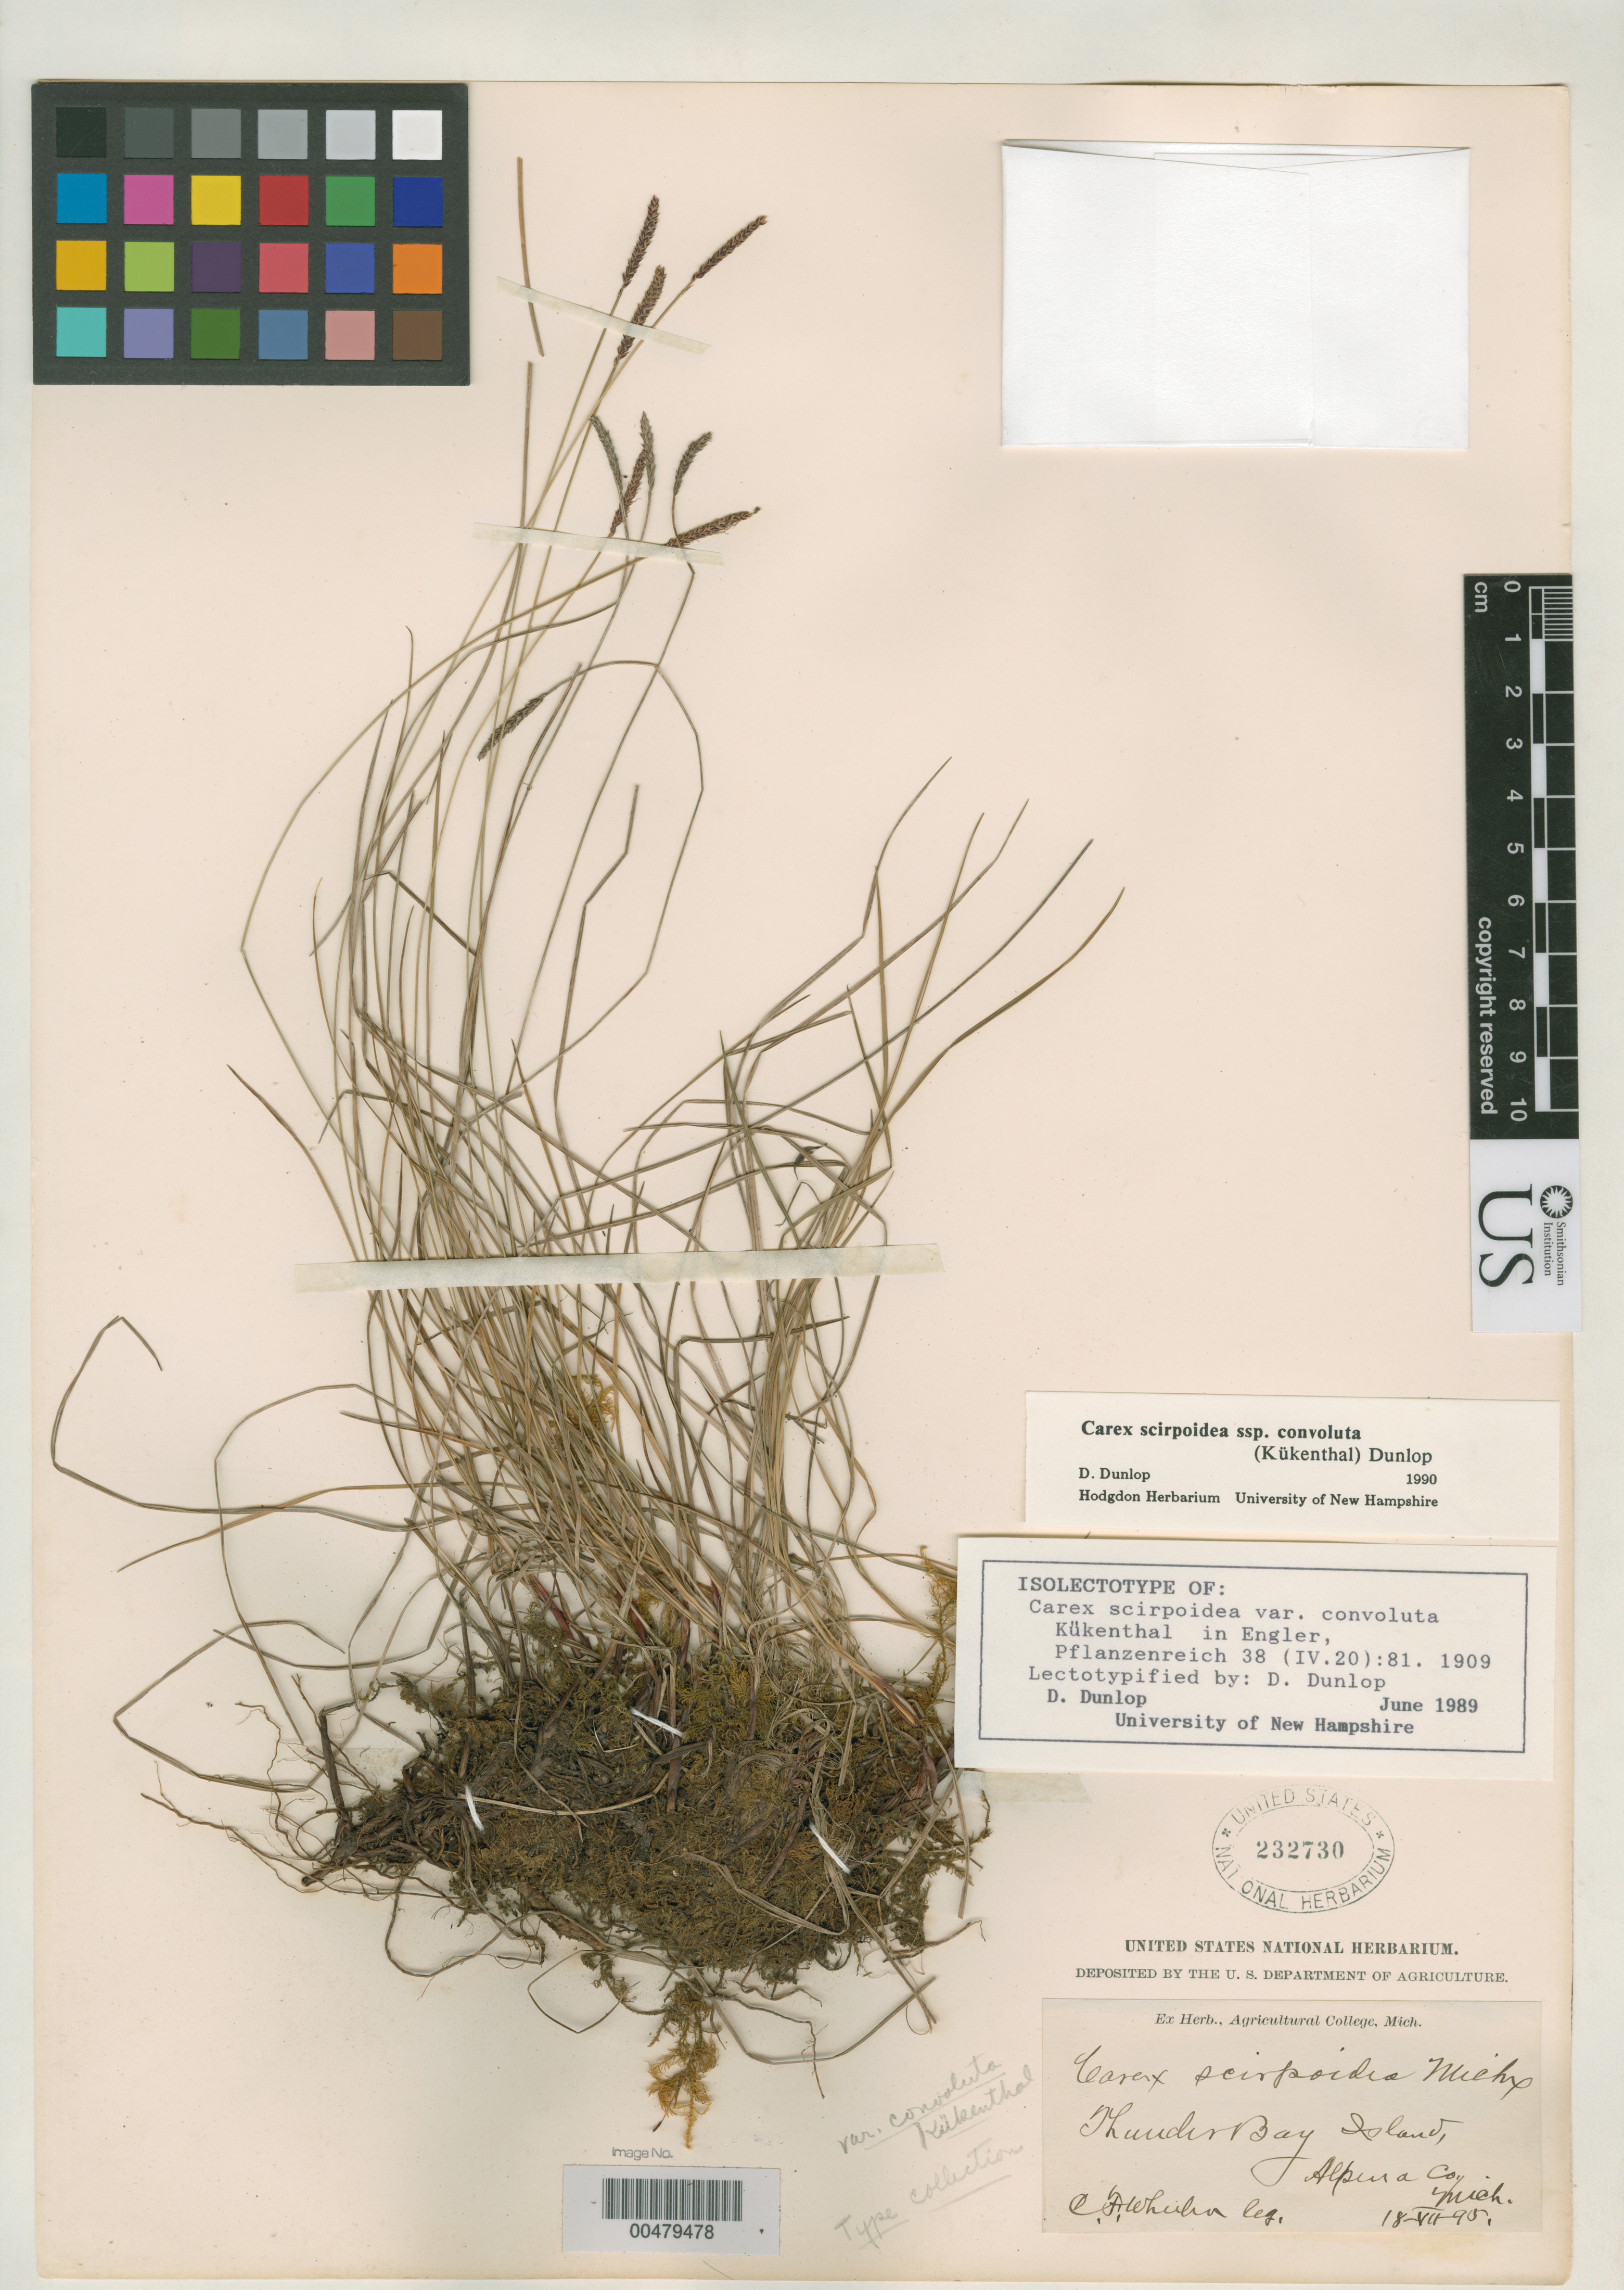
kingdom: Plantae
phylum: Tracheophyta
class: Liliopsida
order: Poales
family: Cyperaceae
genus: Carex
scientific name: Carex scirpoidea subsp. convoluta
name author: (Kük.) Dunlop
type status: Isosyntype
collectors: C. Wheeler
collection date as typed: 18 Jul 1895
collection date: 1895-07-18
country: United States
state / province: Michigan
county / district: Apura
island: Thunder Bay Island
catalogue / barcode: US 232730